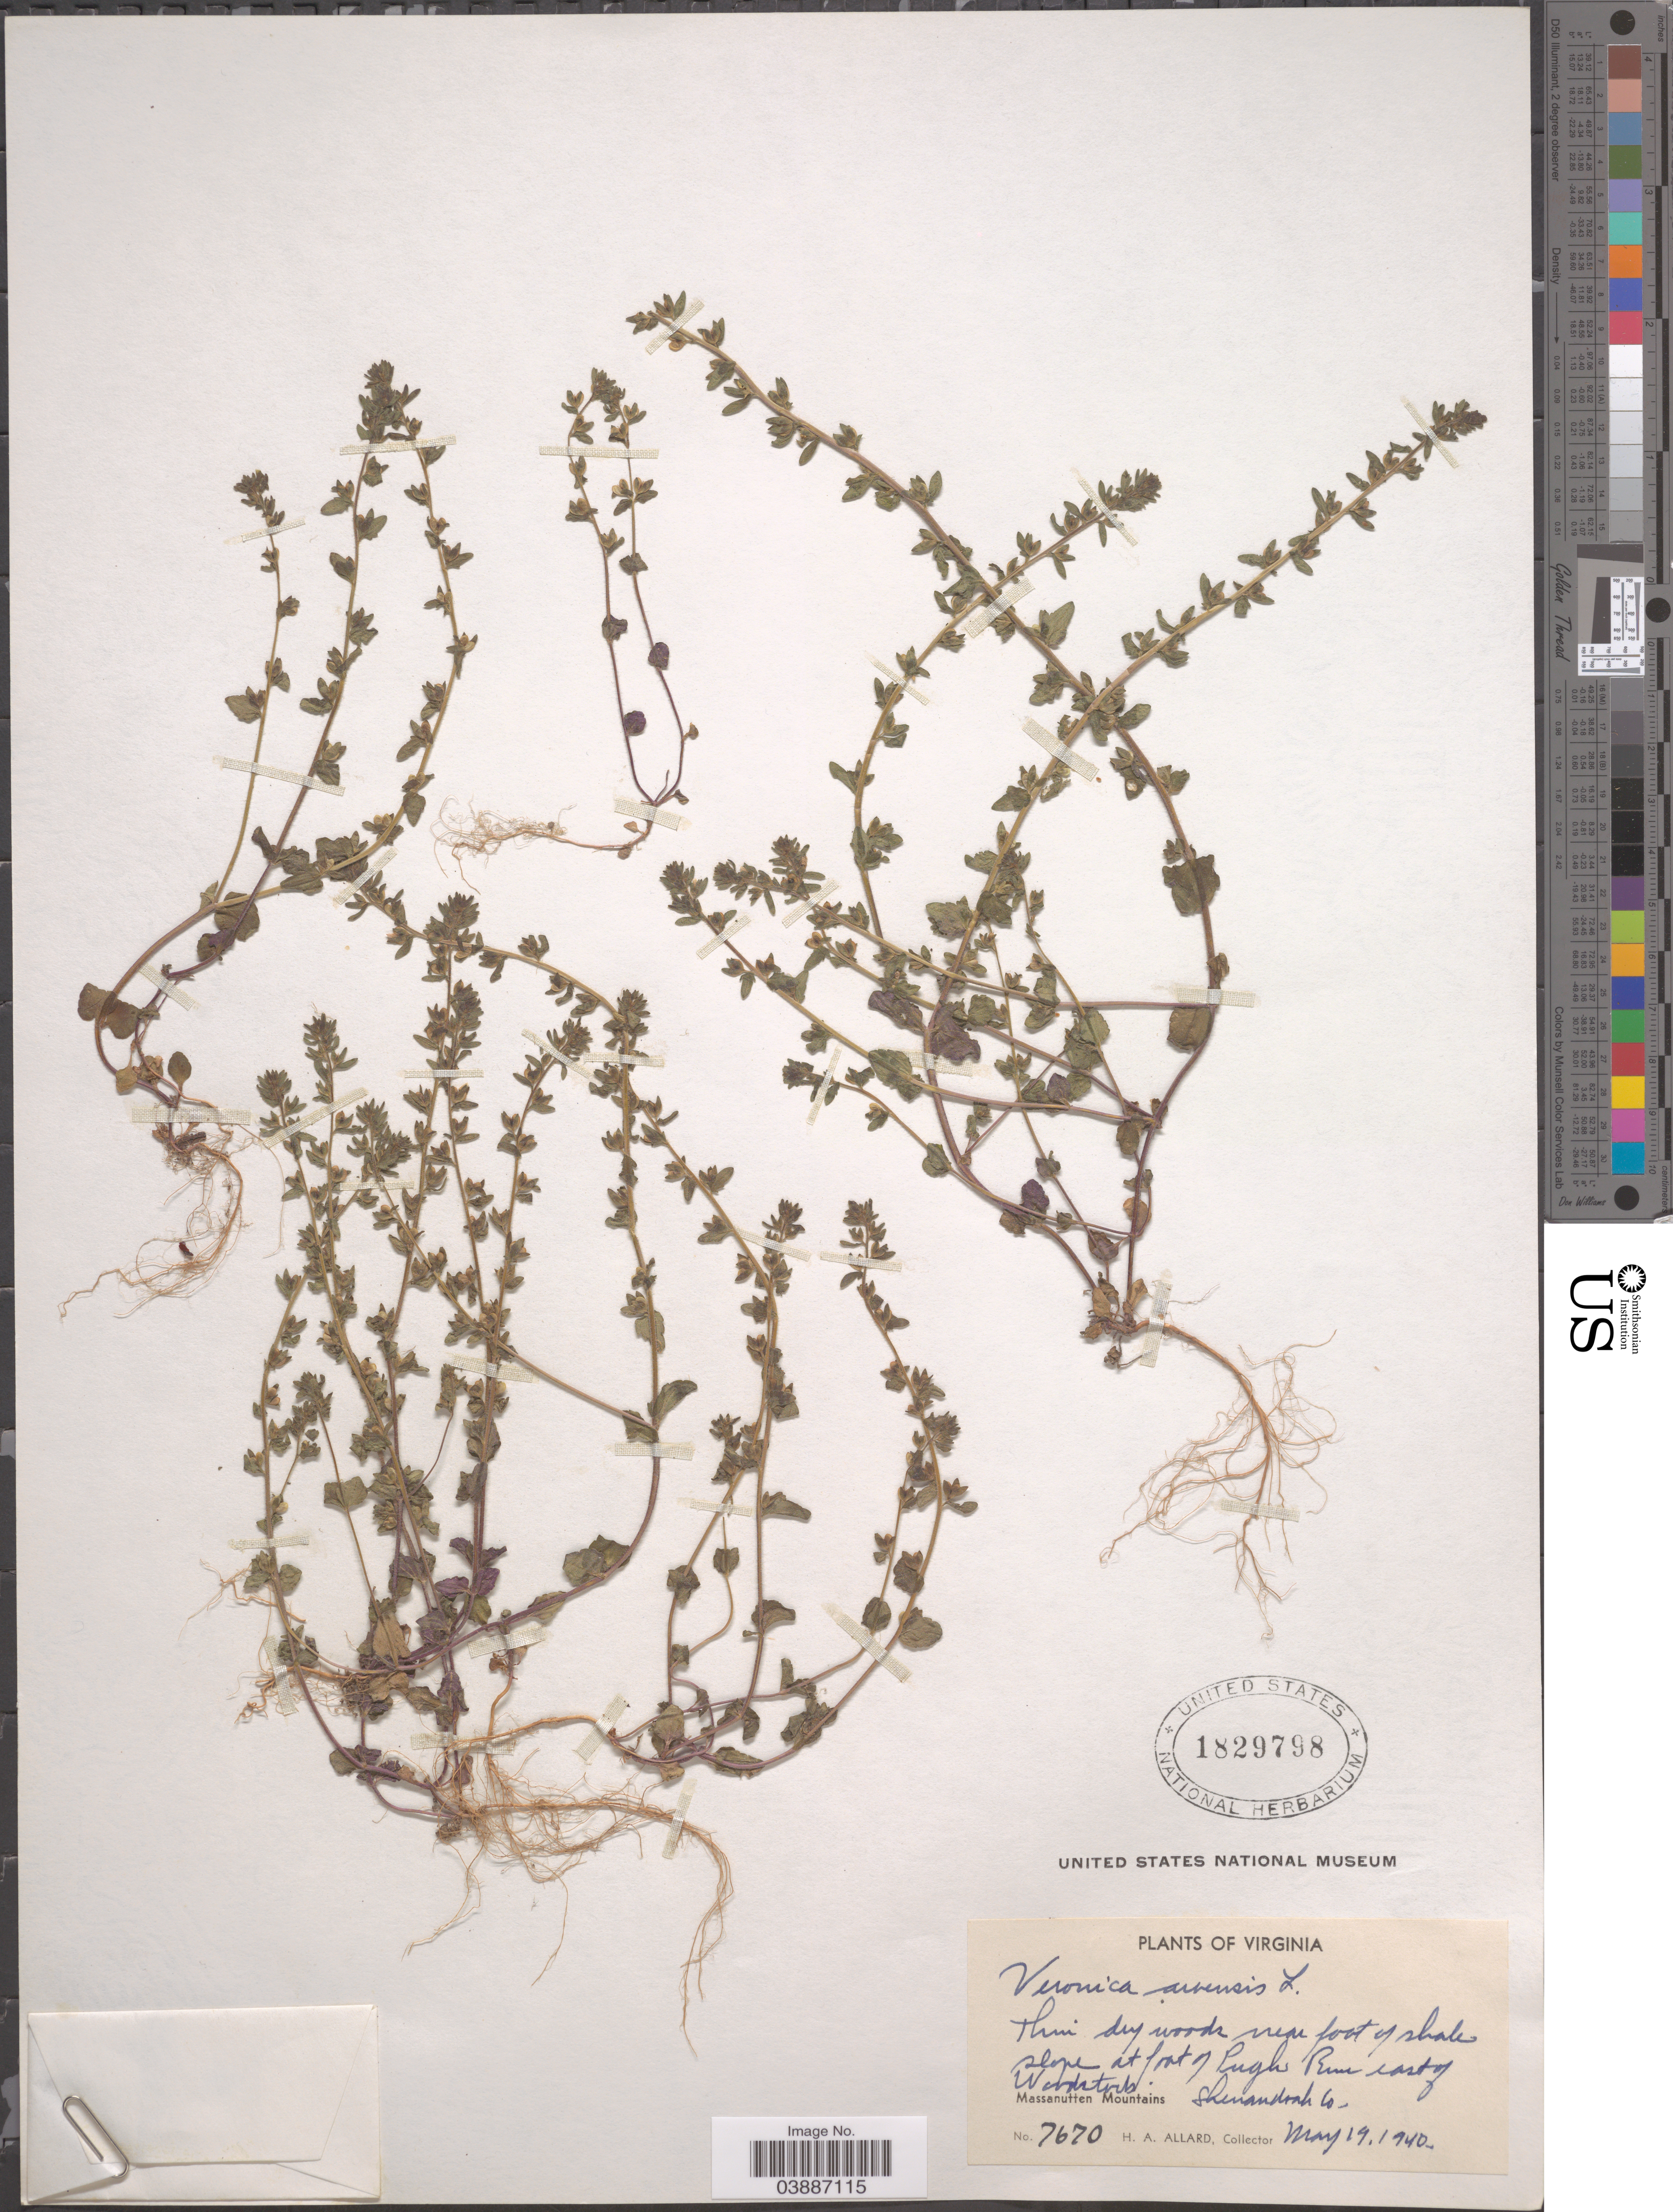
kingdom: Plantae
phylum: Tracheophyta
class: Magnoliopsida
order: Lamiales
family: Plantaginaceae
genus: Veronica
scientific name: Veronica arvensis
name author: L.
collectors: H. A. Allard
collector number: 7670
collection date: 1940-05-19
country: United States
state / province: Virginia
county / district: Shenandoah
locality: Near foot of shale slope at foot of Pughs River east of Woodstock. Massanutten Mountains Shenandoah Co.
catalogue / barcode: US 1829798